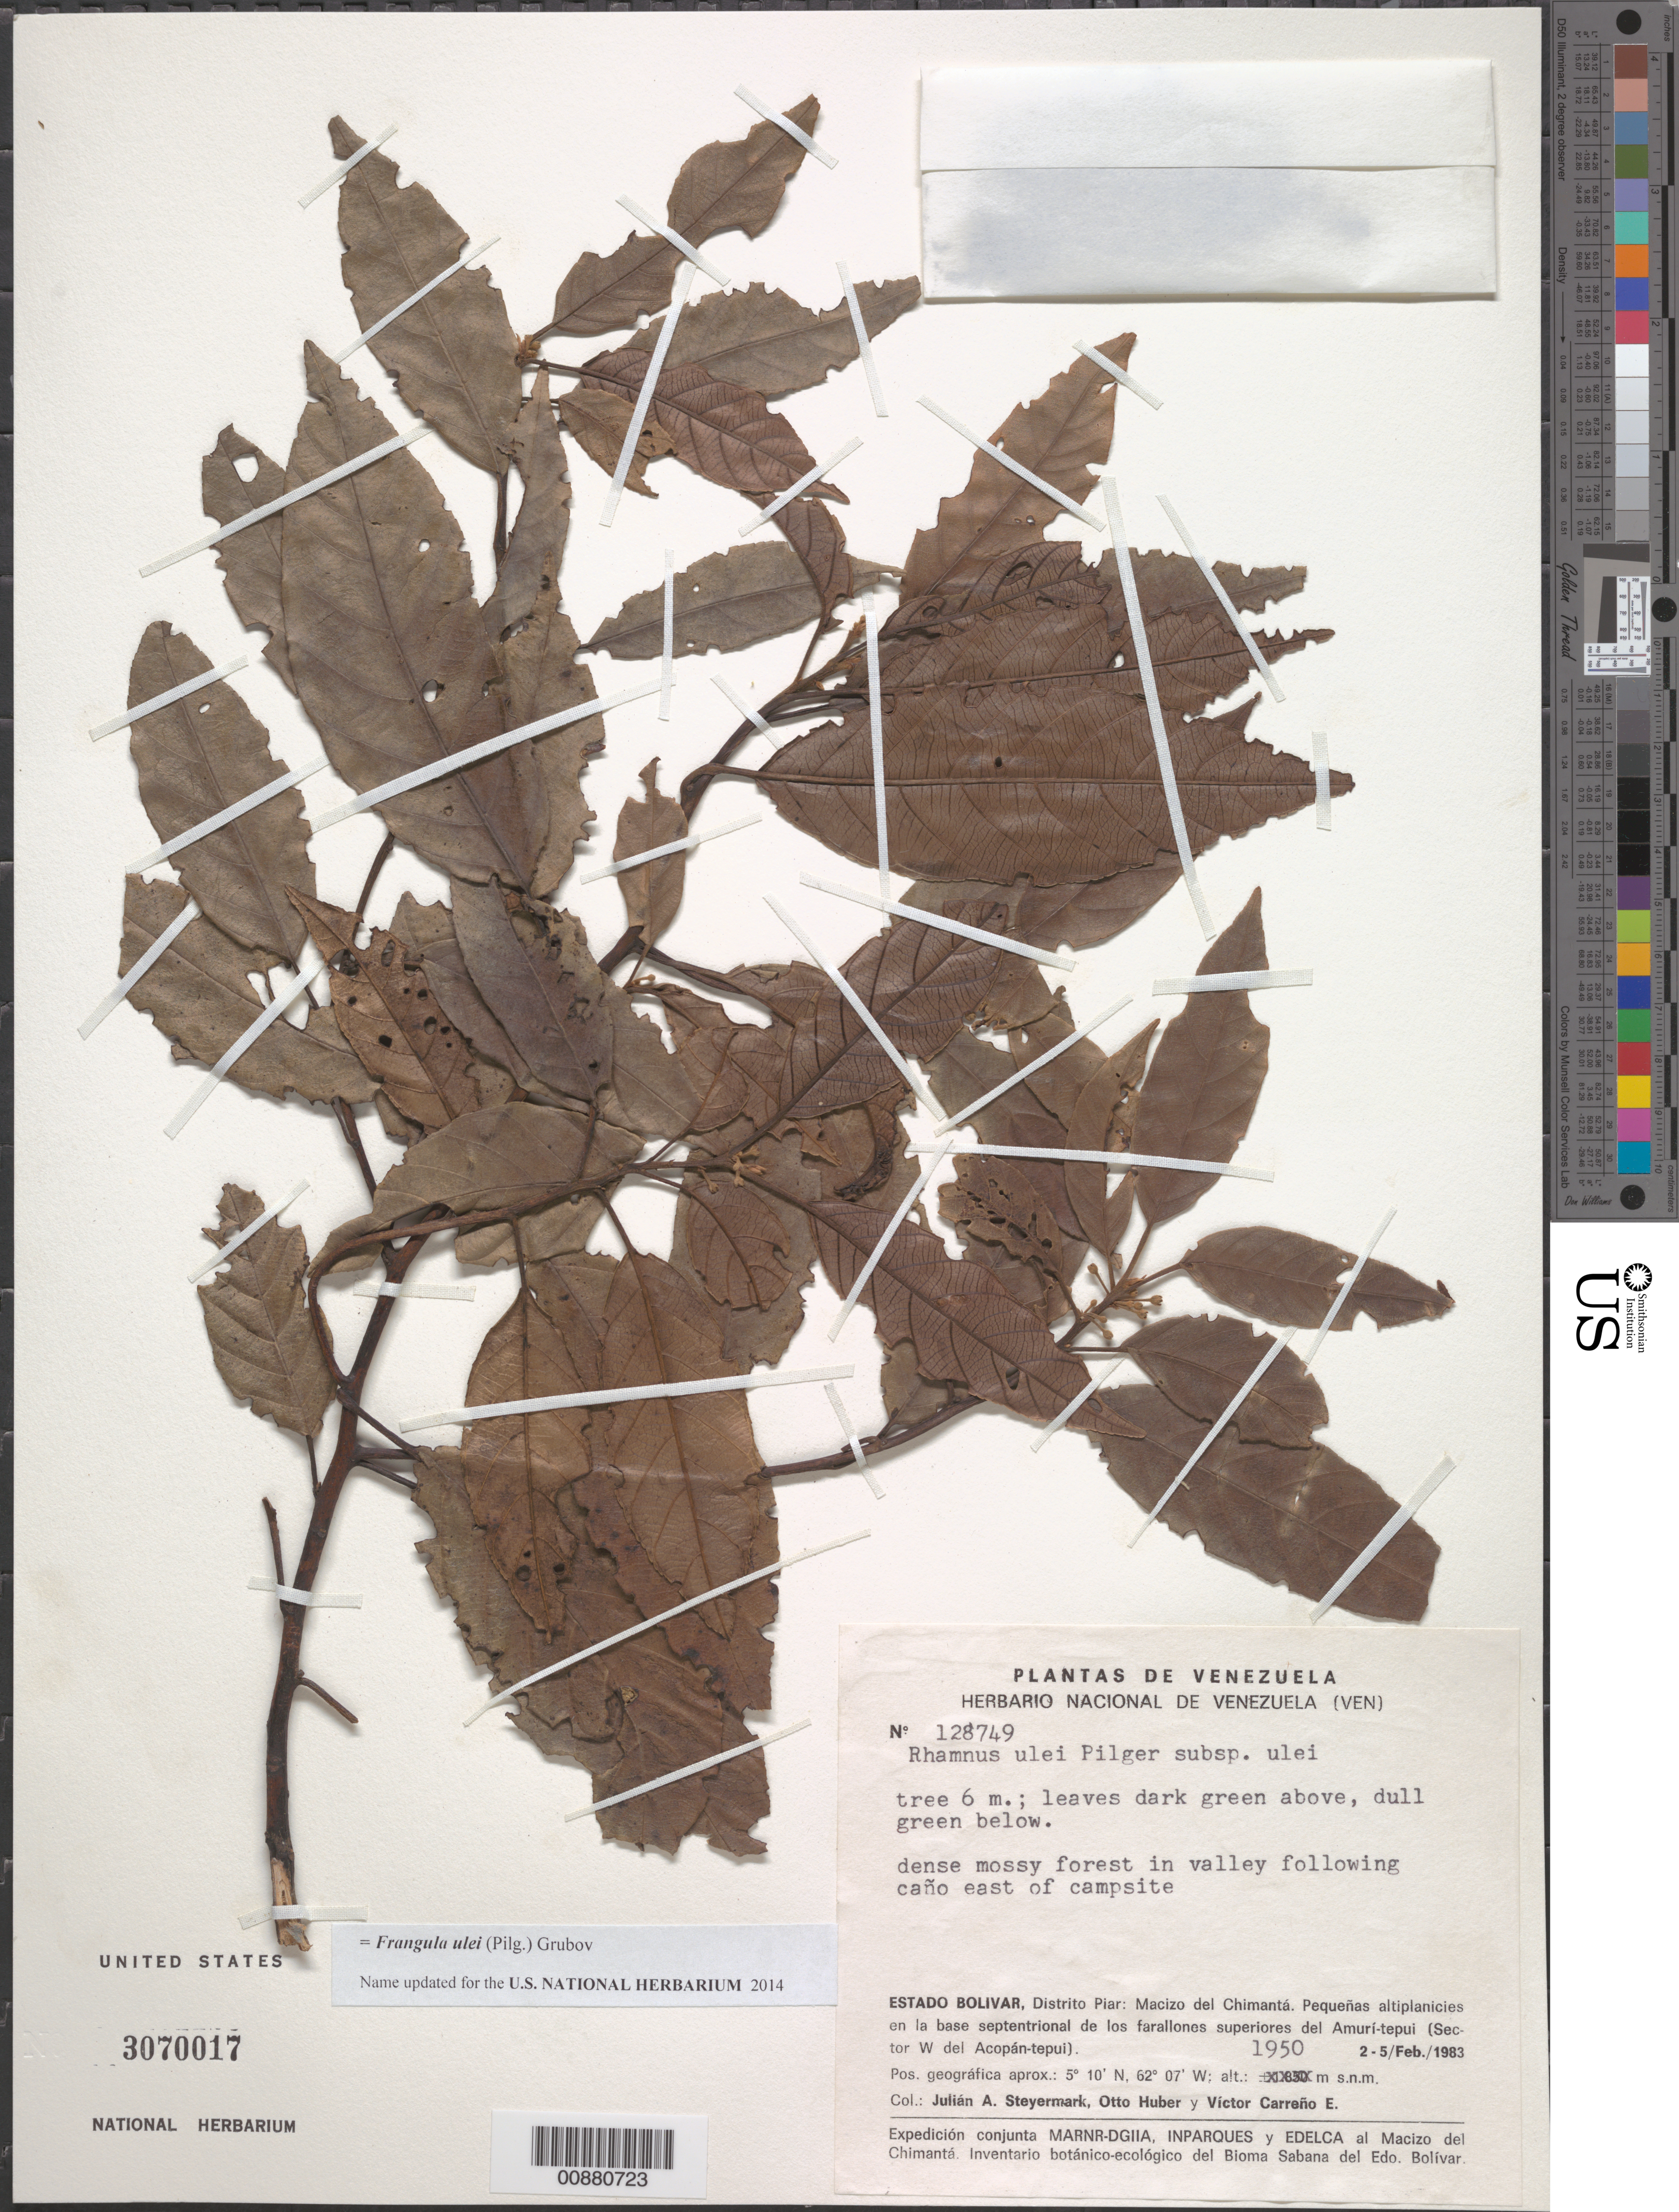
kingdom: Plantae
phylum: Tracheophyta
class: Magnoliopsida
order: Rosales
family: Rhamnaceae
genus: Frangula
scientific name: Frangula ulei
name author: (Pilg.) Grubov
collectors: J. Steyermark, O. Huber & V. Carreño E.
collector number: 128749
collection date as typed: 2-Feb-83 to 5-Feb-83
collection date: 1983-02-02/1983-02-05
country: Venezuela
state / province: Bolívar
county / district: Piar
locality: Macizo del Chimantá, Amuí-tepuí, (Sector W del Acopán-tepuí)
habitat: Dense mossy forest in valley following caño east of campsite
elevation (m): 1950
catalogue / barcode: US 3070017